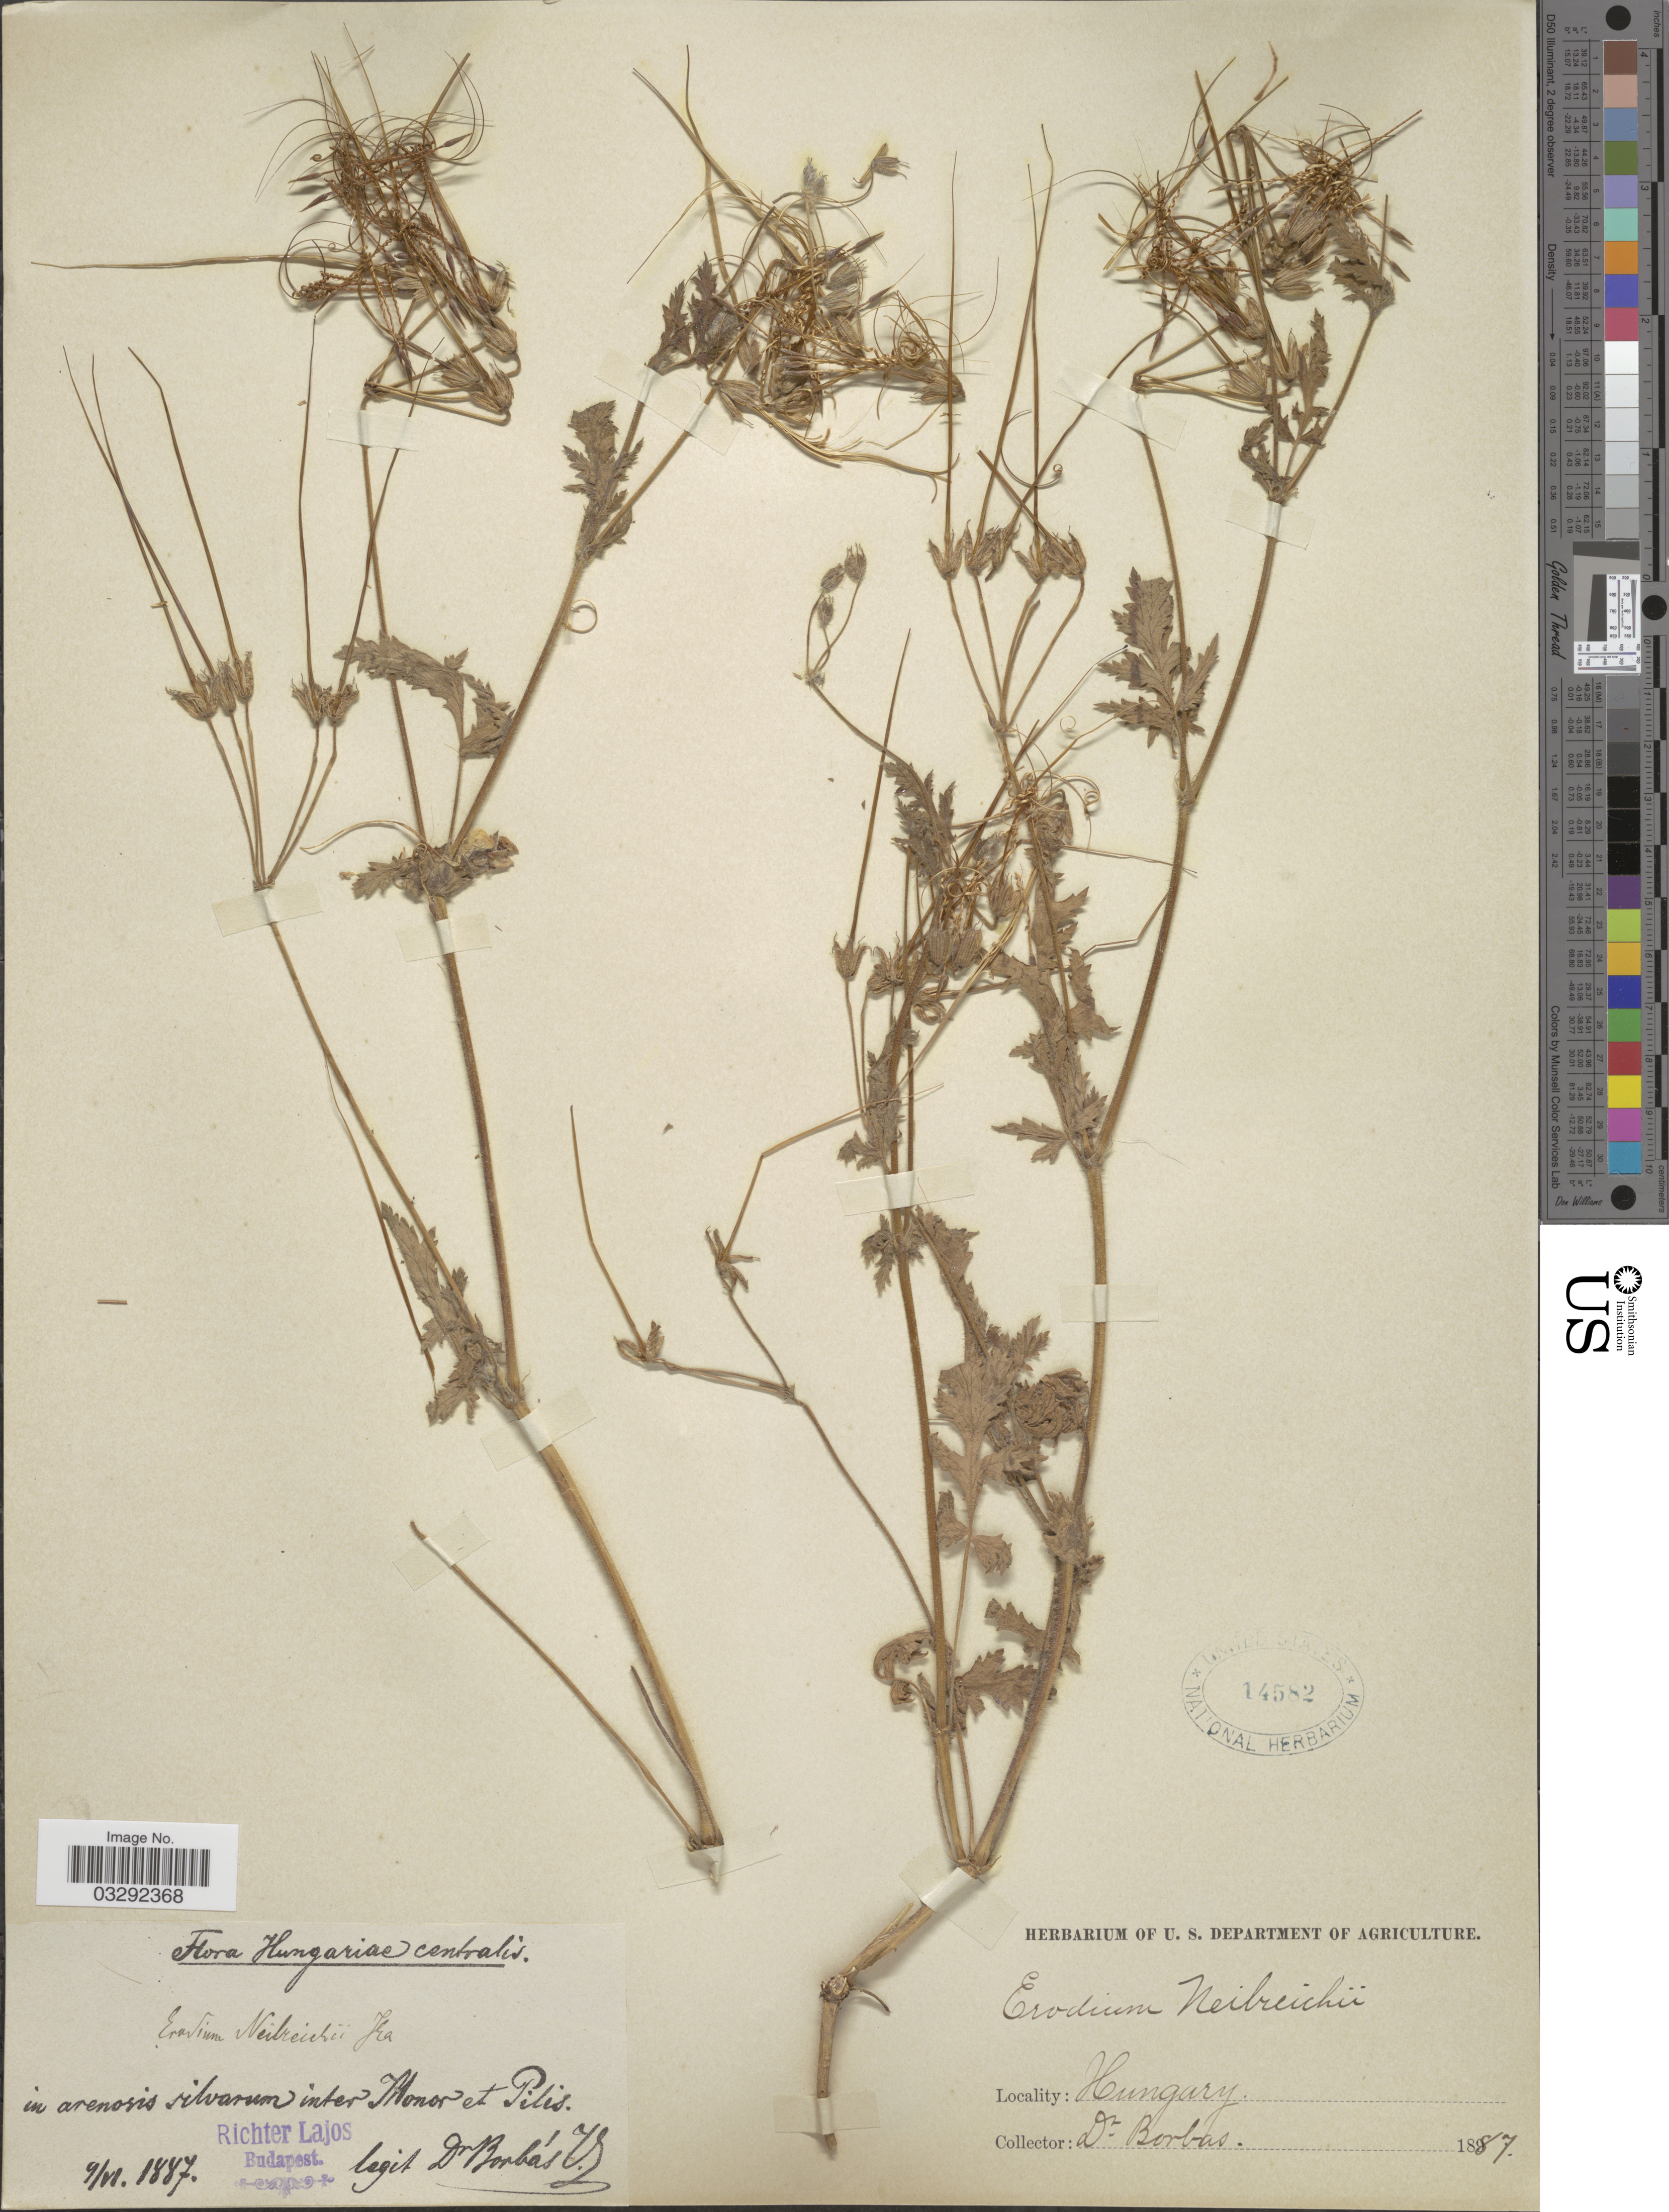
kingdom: Plantae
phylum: Tracheophyta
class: Magnoliopsida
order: Geraniales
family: Geraniaceae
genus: Erodium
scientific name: Erodium neilreichii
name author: Janka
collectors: V. von Borbás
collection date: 1887-06-09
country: Hungary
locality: Hungariae centralis. In arenosis silvarum inter Monor et Pilis.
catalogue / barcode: US 14582